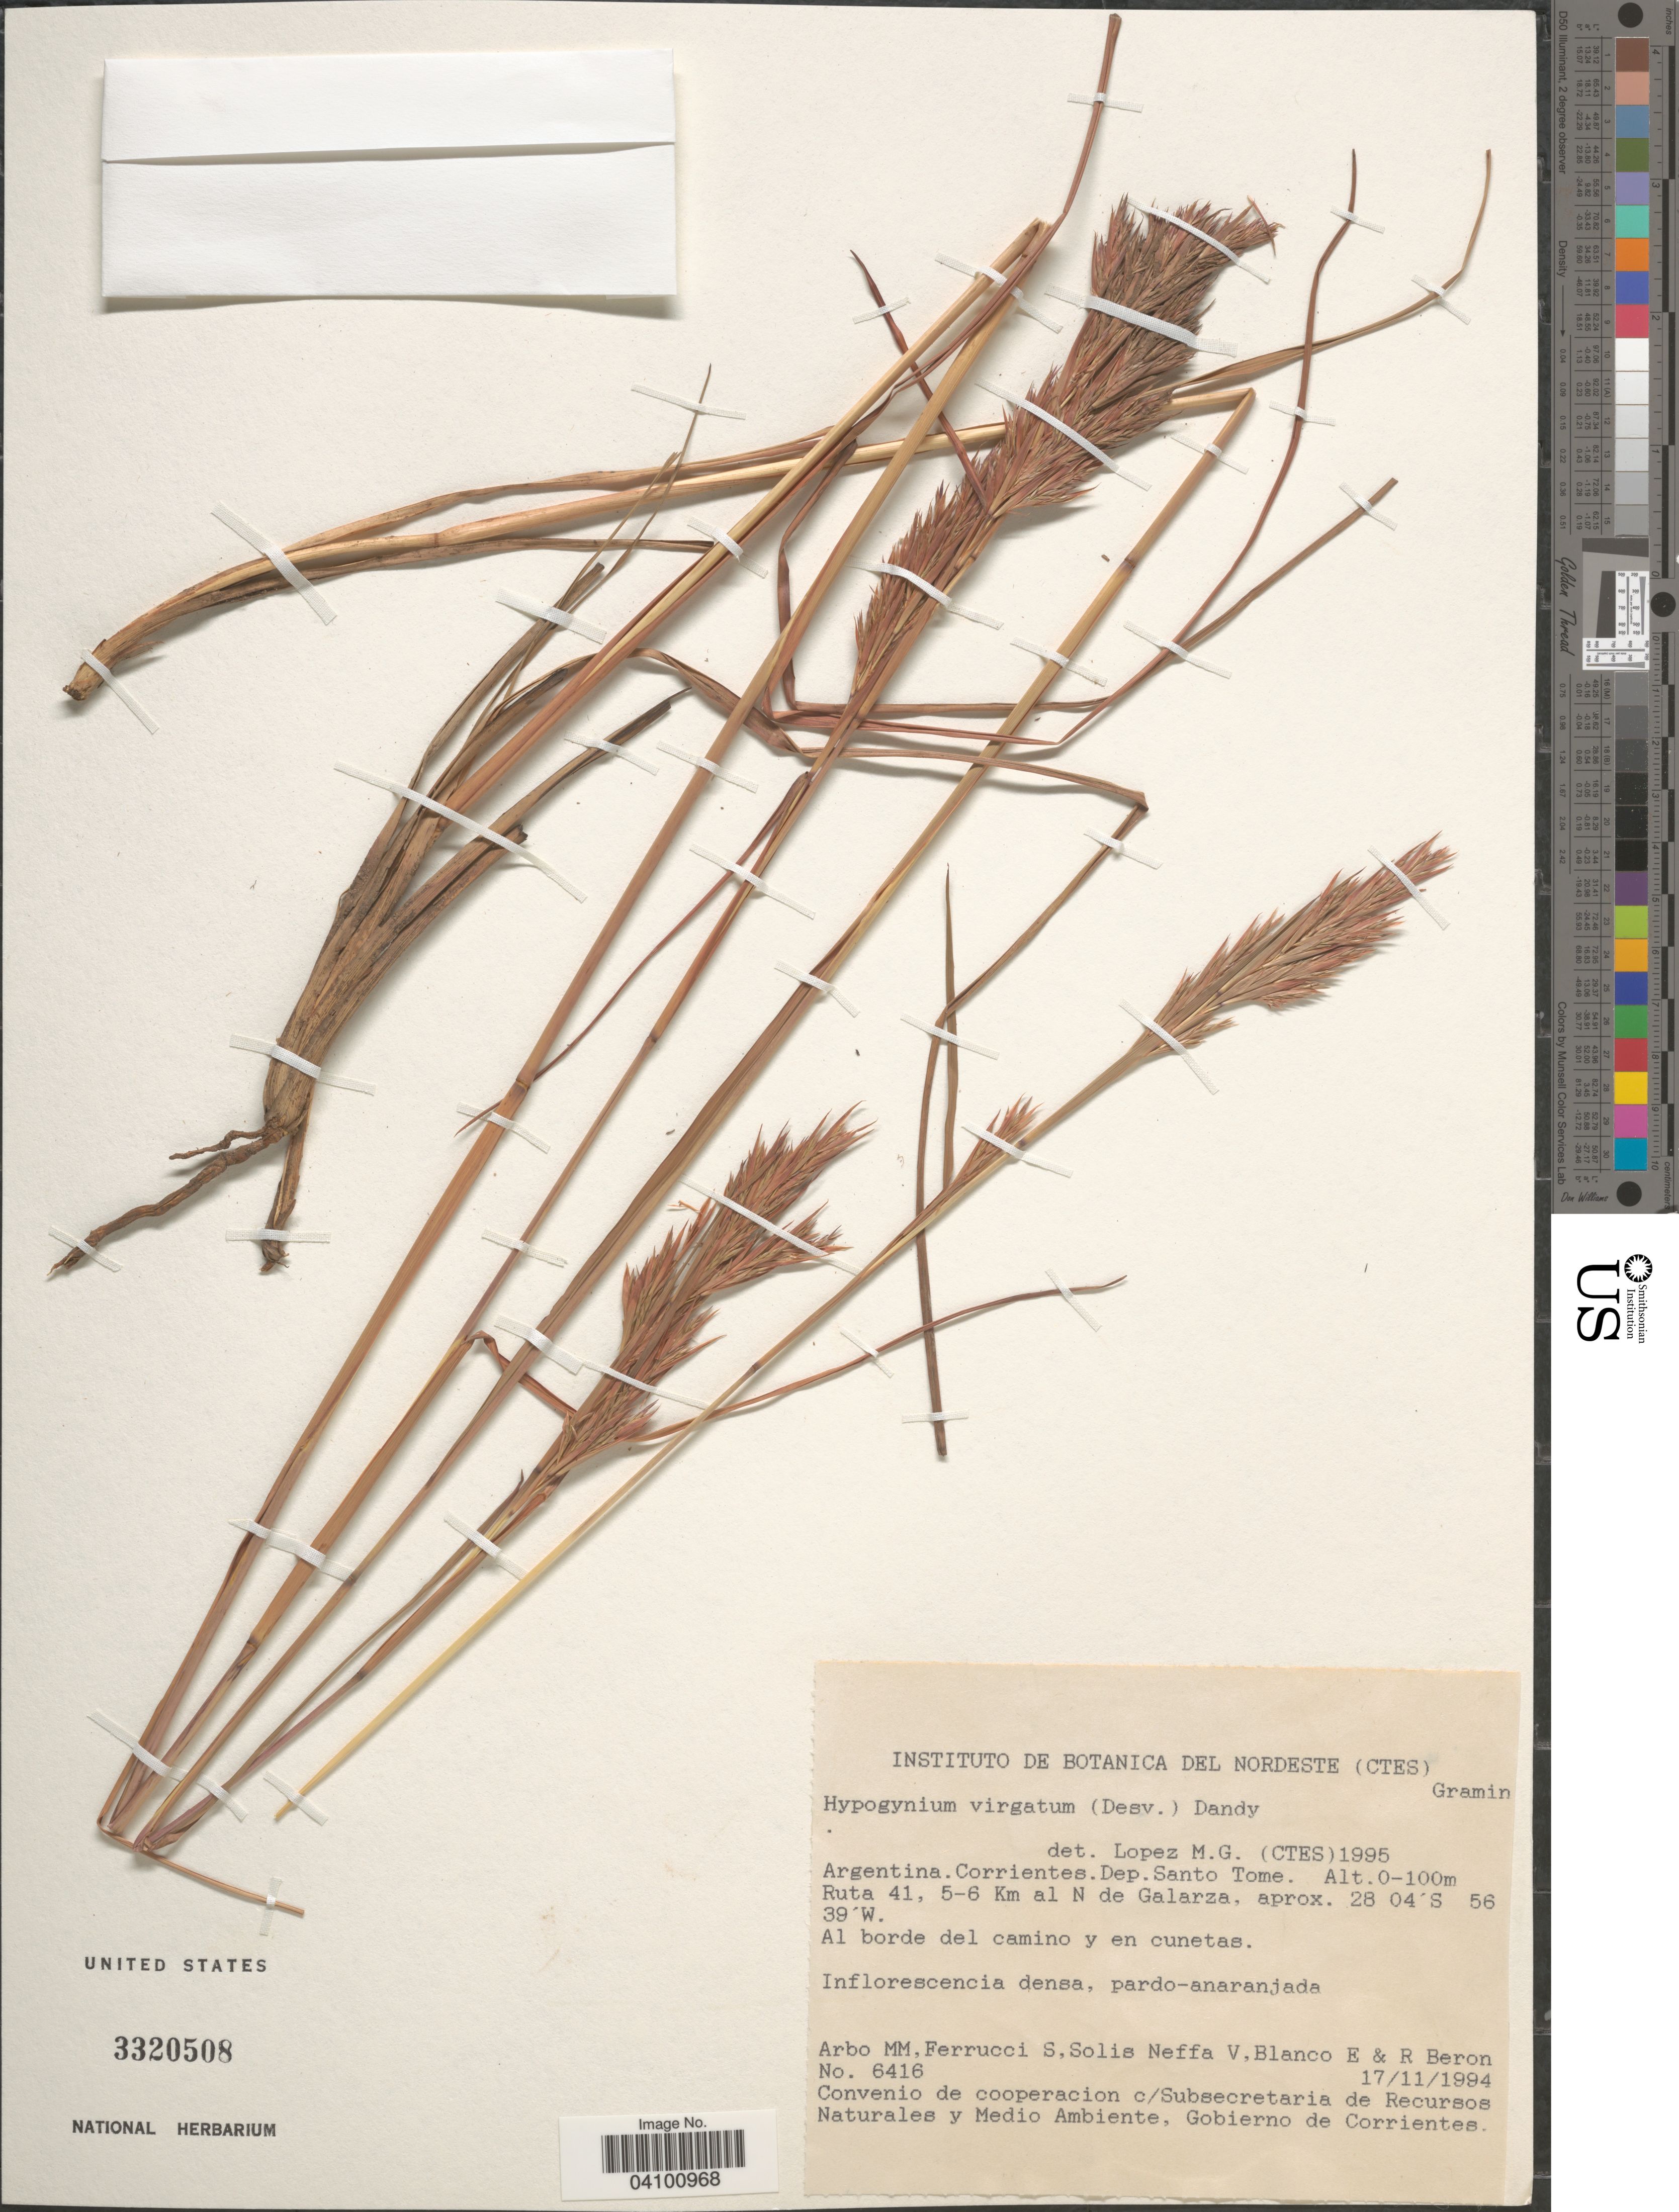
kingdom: Plantae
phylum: Tracheophyta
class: Liliopsida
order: Poales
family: Poaceae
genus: Andropogon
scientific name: Andropogon virgatus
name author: Desv. ex Ham.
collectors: M. M. Arbo, S. Ferrucci, V. Solis Neffa, E. Blanco & R. Beron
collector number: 6416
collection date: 1994-11-17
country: Argentina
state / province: Corrientes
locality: Dep. Santo Tome. Ruta 41, 5-6 Km al N de Galarza.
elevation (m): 0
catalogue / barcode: US 3320508